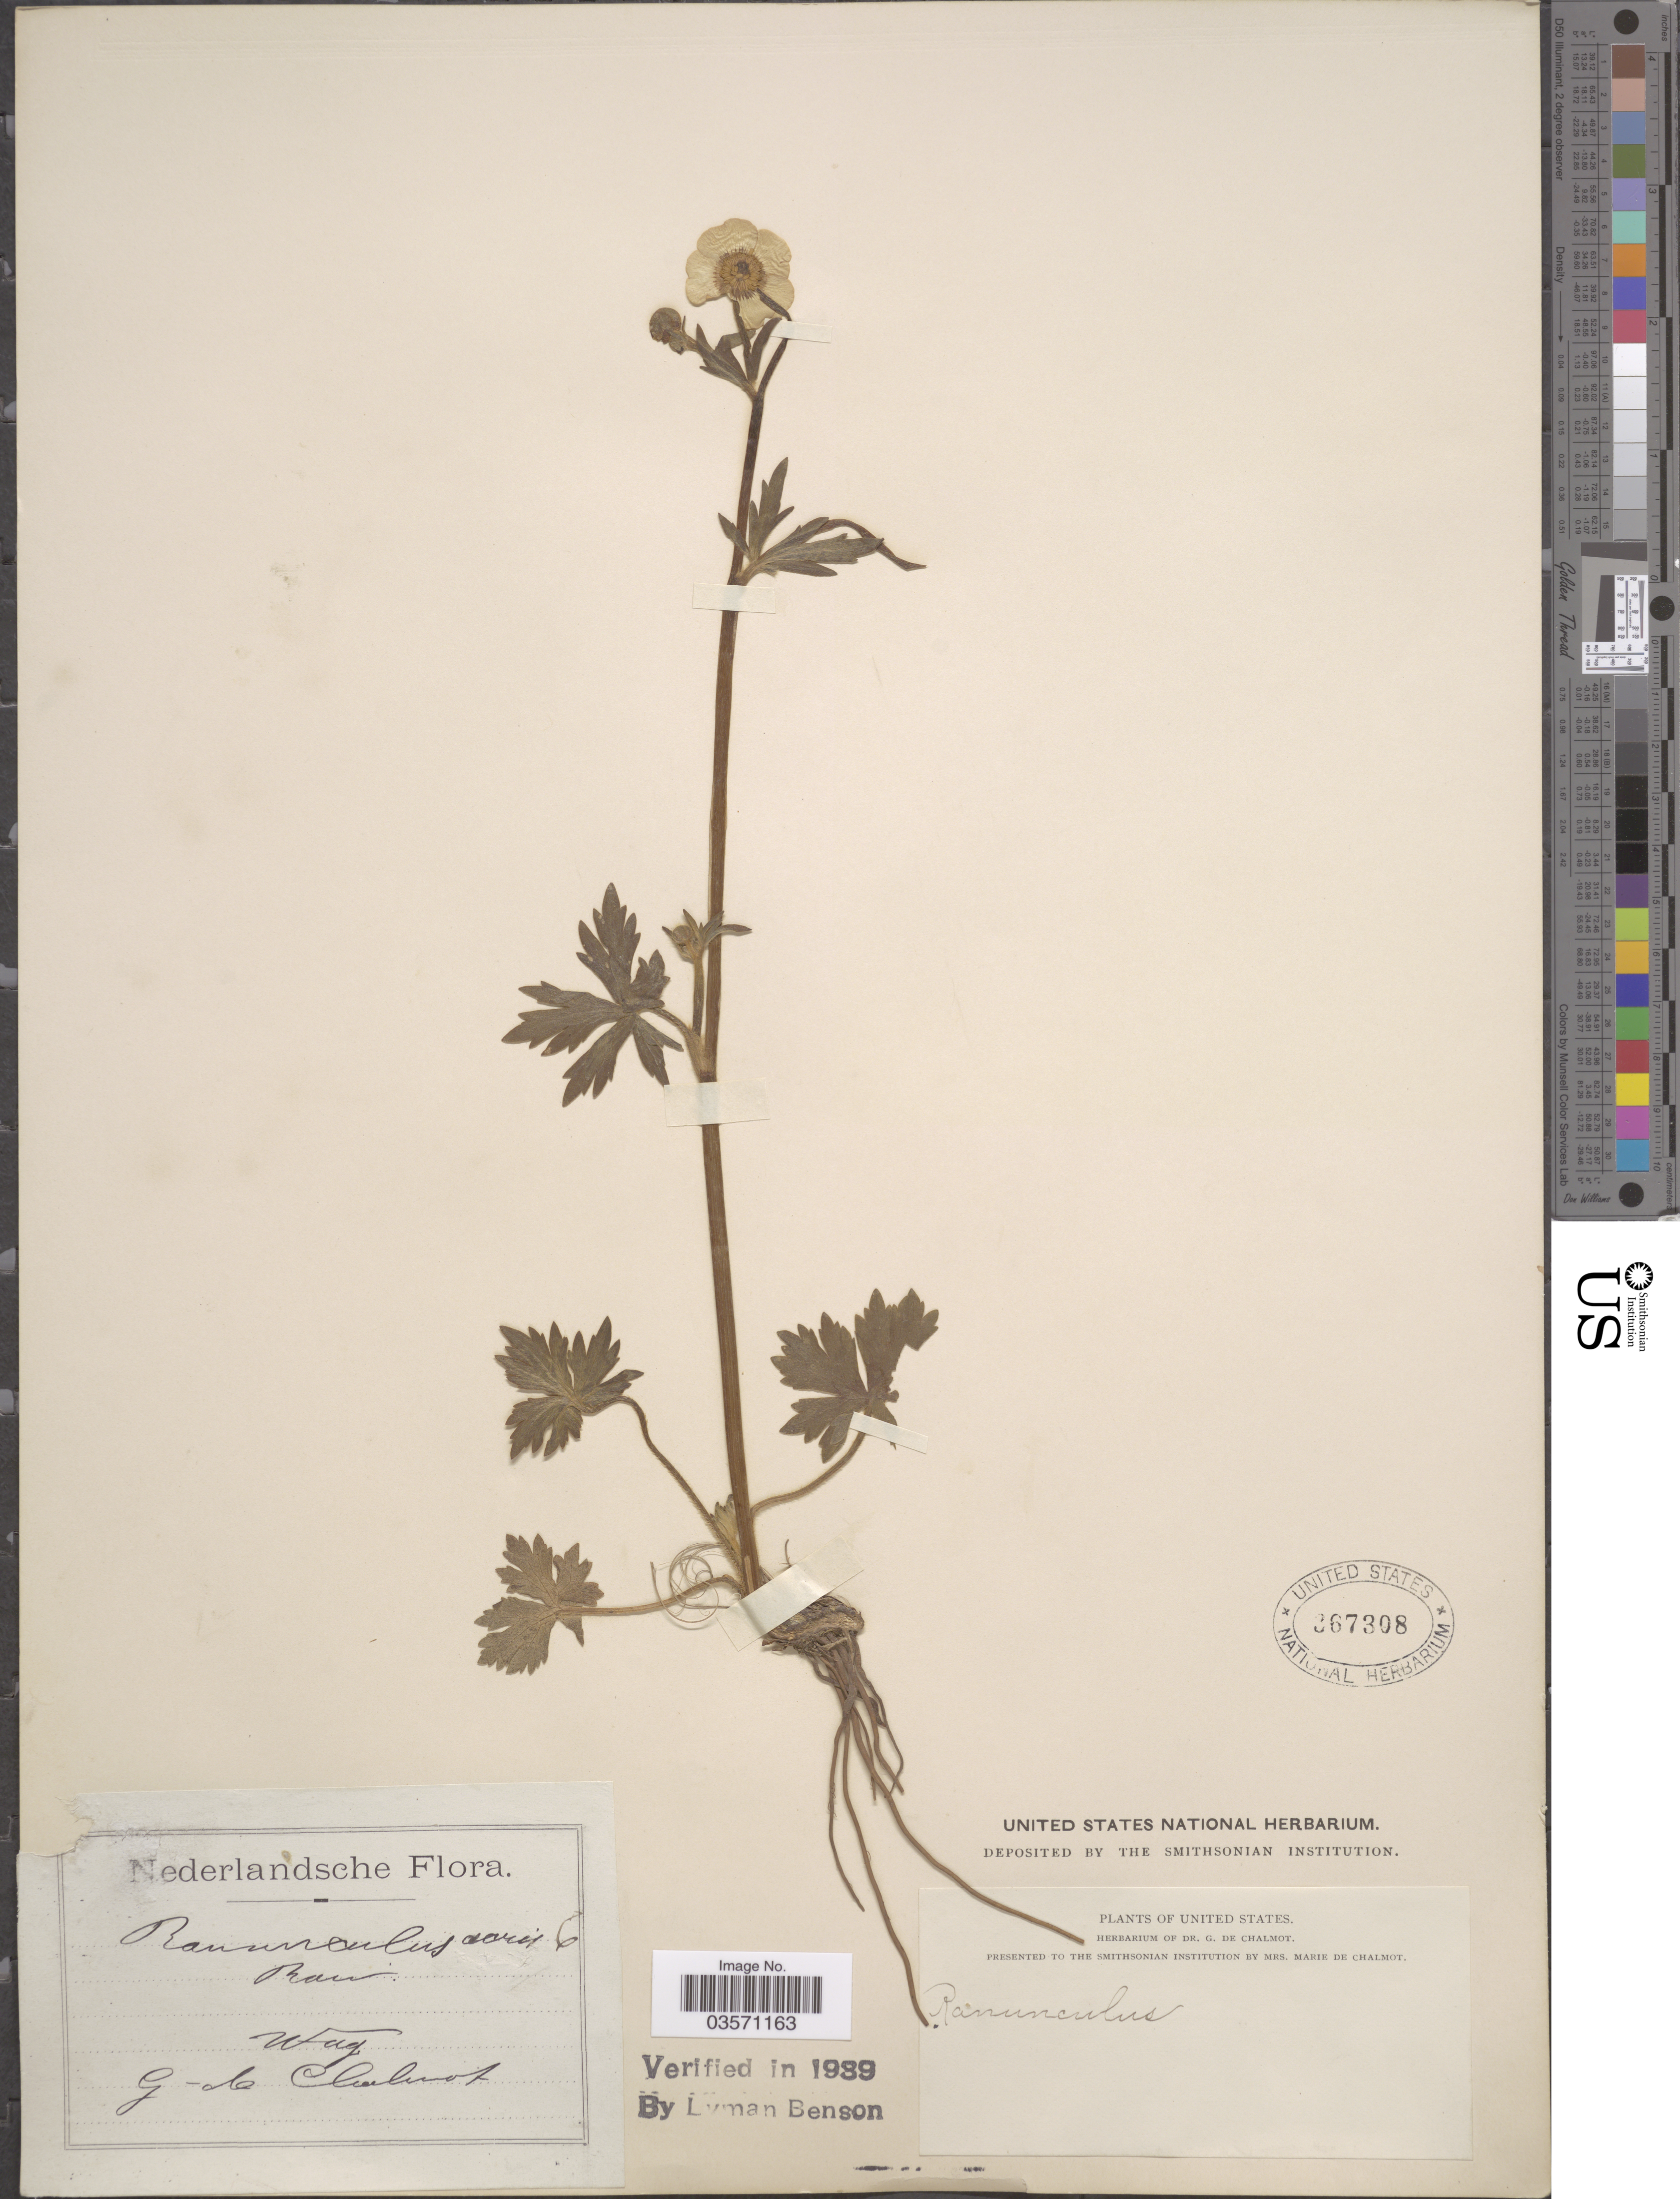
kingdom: Plantae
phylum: Tracheophyta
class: Magnoliopsida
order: Ranunculales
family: Ranunculaceae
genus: Ranunculus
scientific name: Ranunculus acris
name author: L.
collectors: G. de Chalmot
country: Netherlands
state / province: Gelderland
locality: Wag.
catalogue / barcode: US 367308